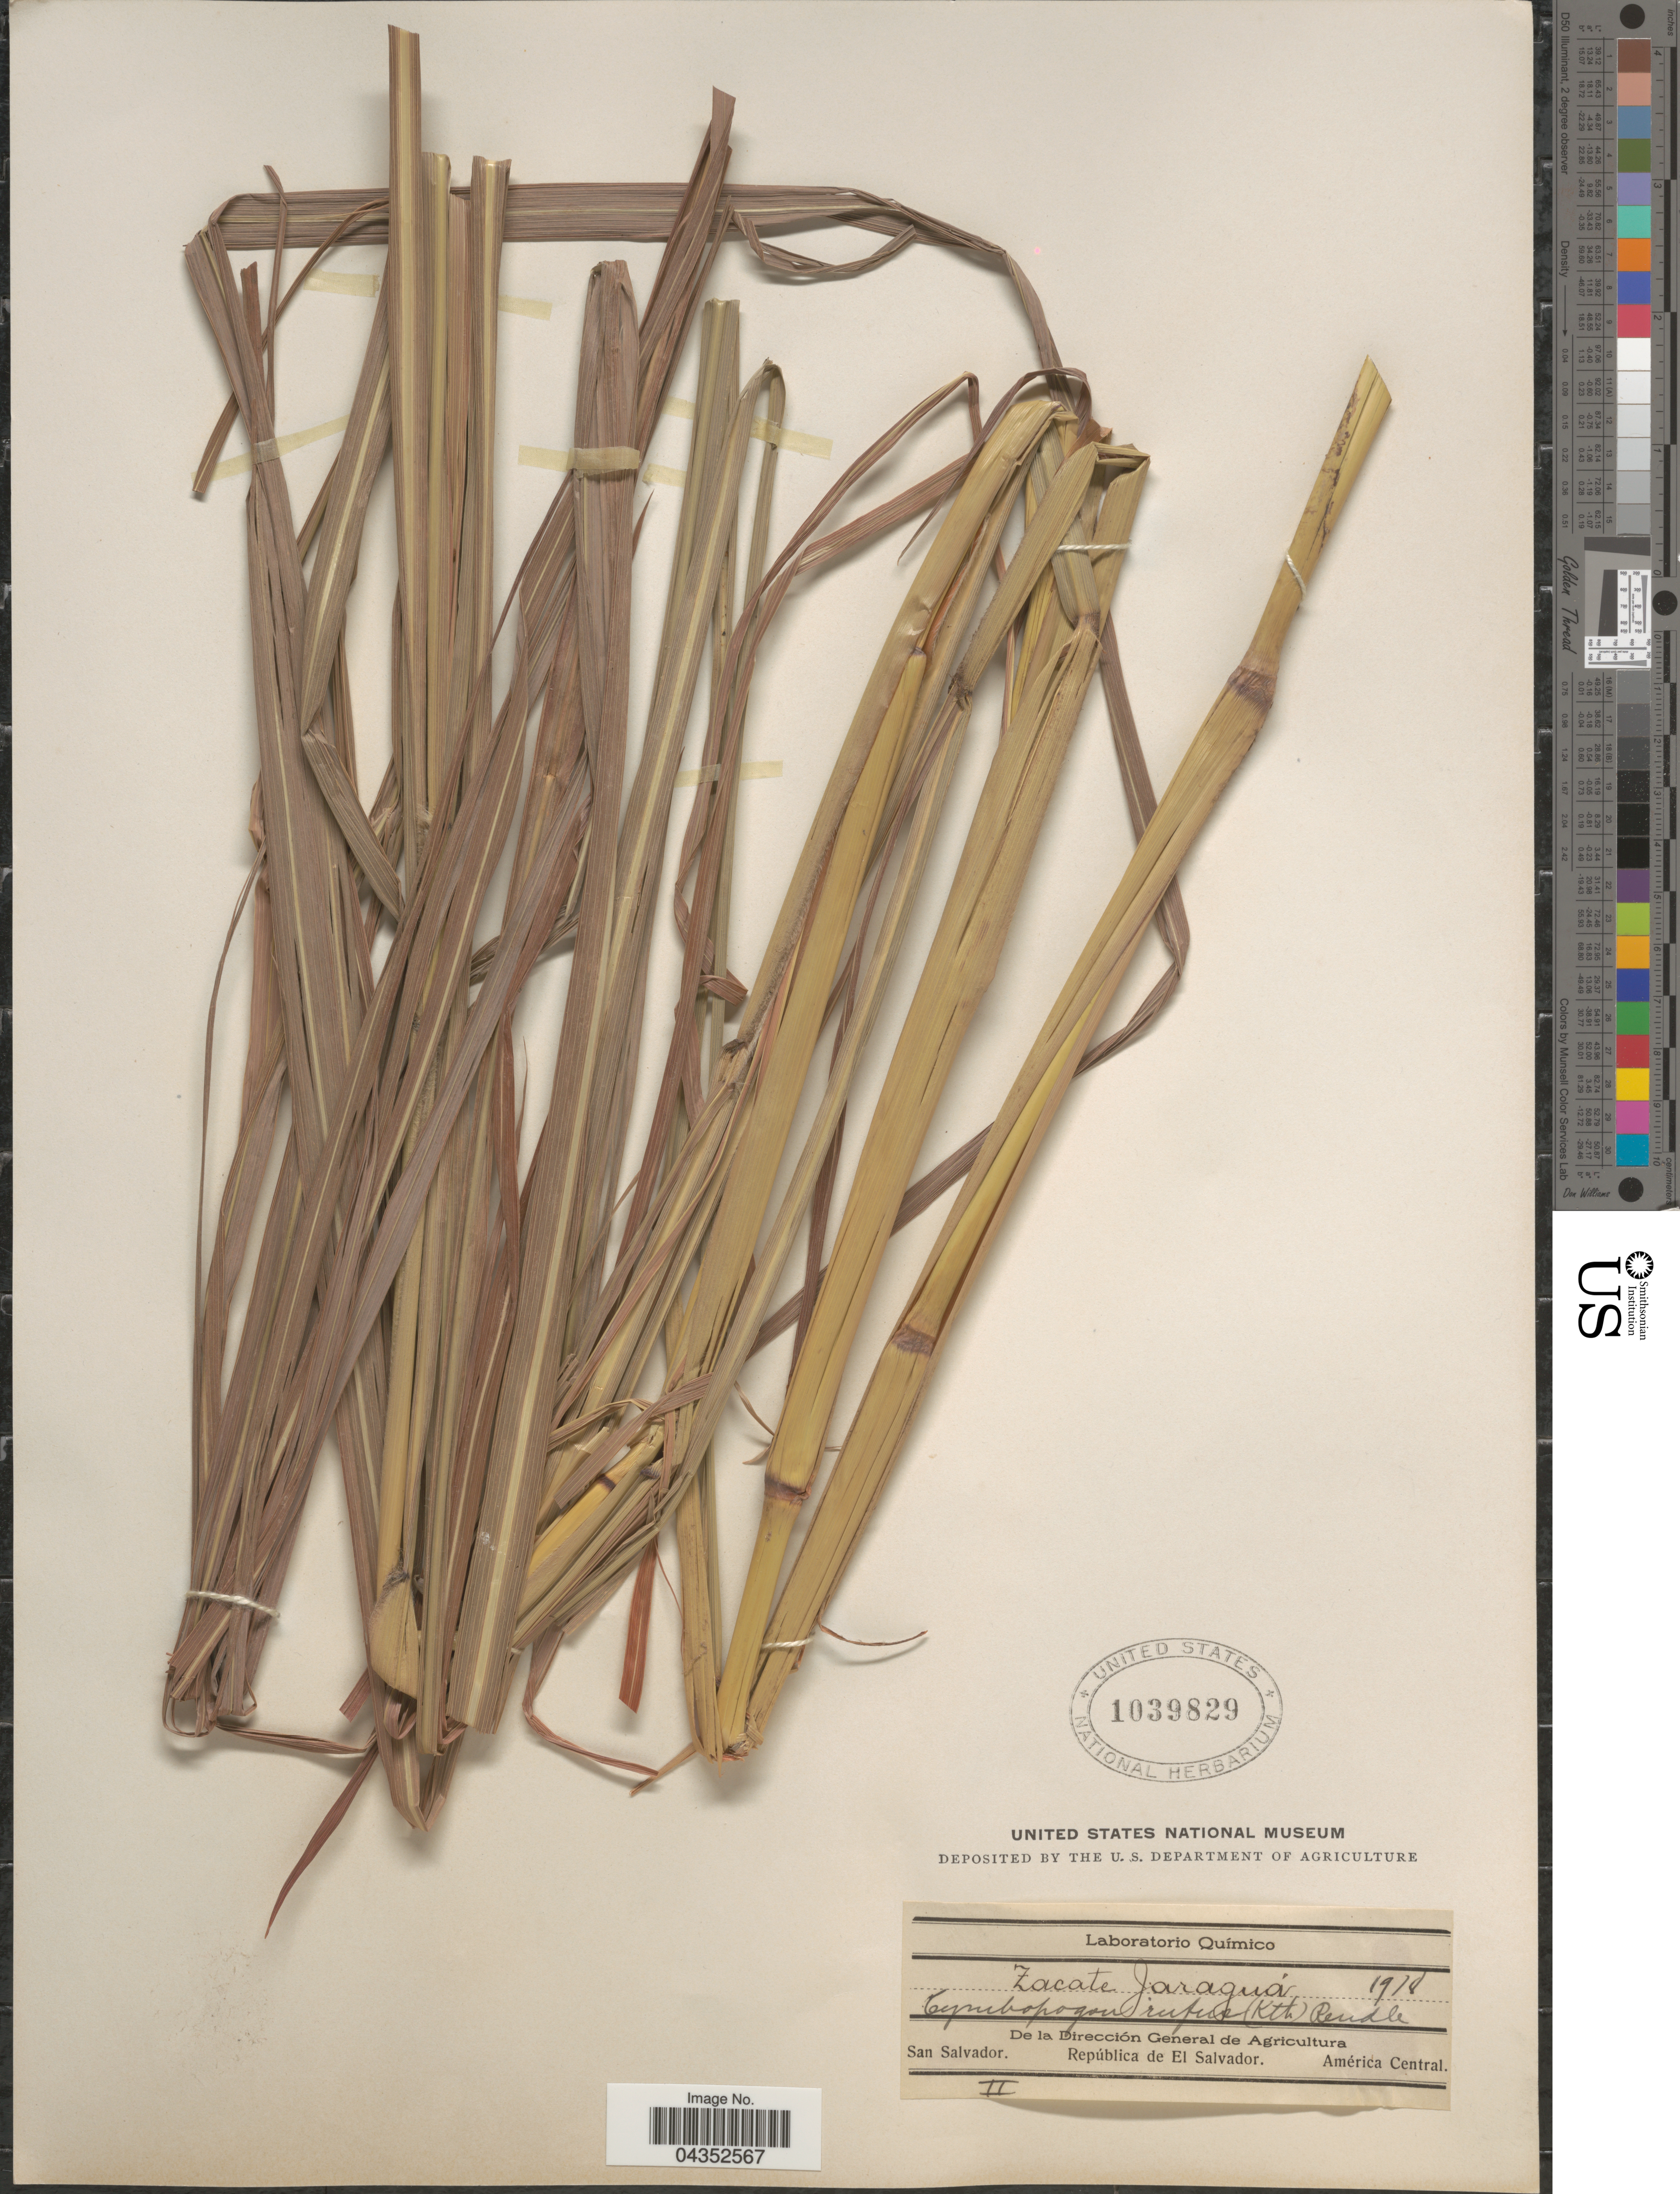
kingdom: Plantae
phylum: Tracheophyta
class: Liliopsida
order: Poales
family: Poaceae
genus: Hyparrhenia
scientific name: Hyparrhenia rufa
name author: (Nees) Stapf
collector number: II?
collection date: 1918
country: El Salvador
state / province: San Salvador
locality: Zacate Jaraguá. República de El Salvador.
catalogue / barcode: US 1039829